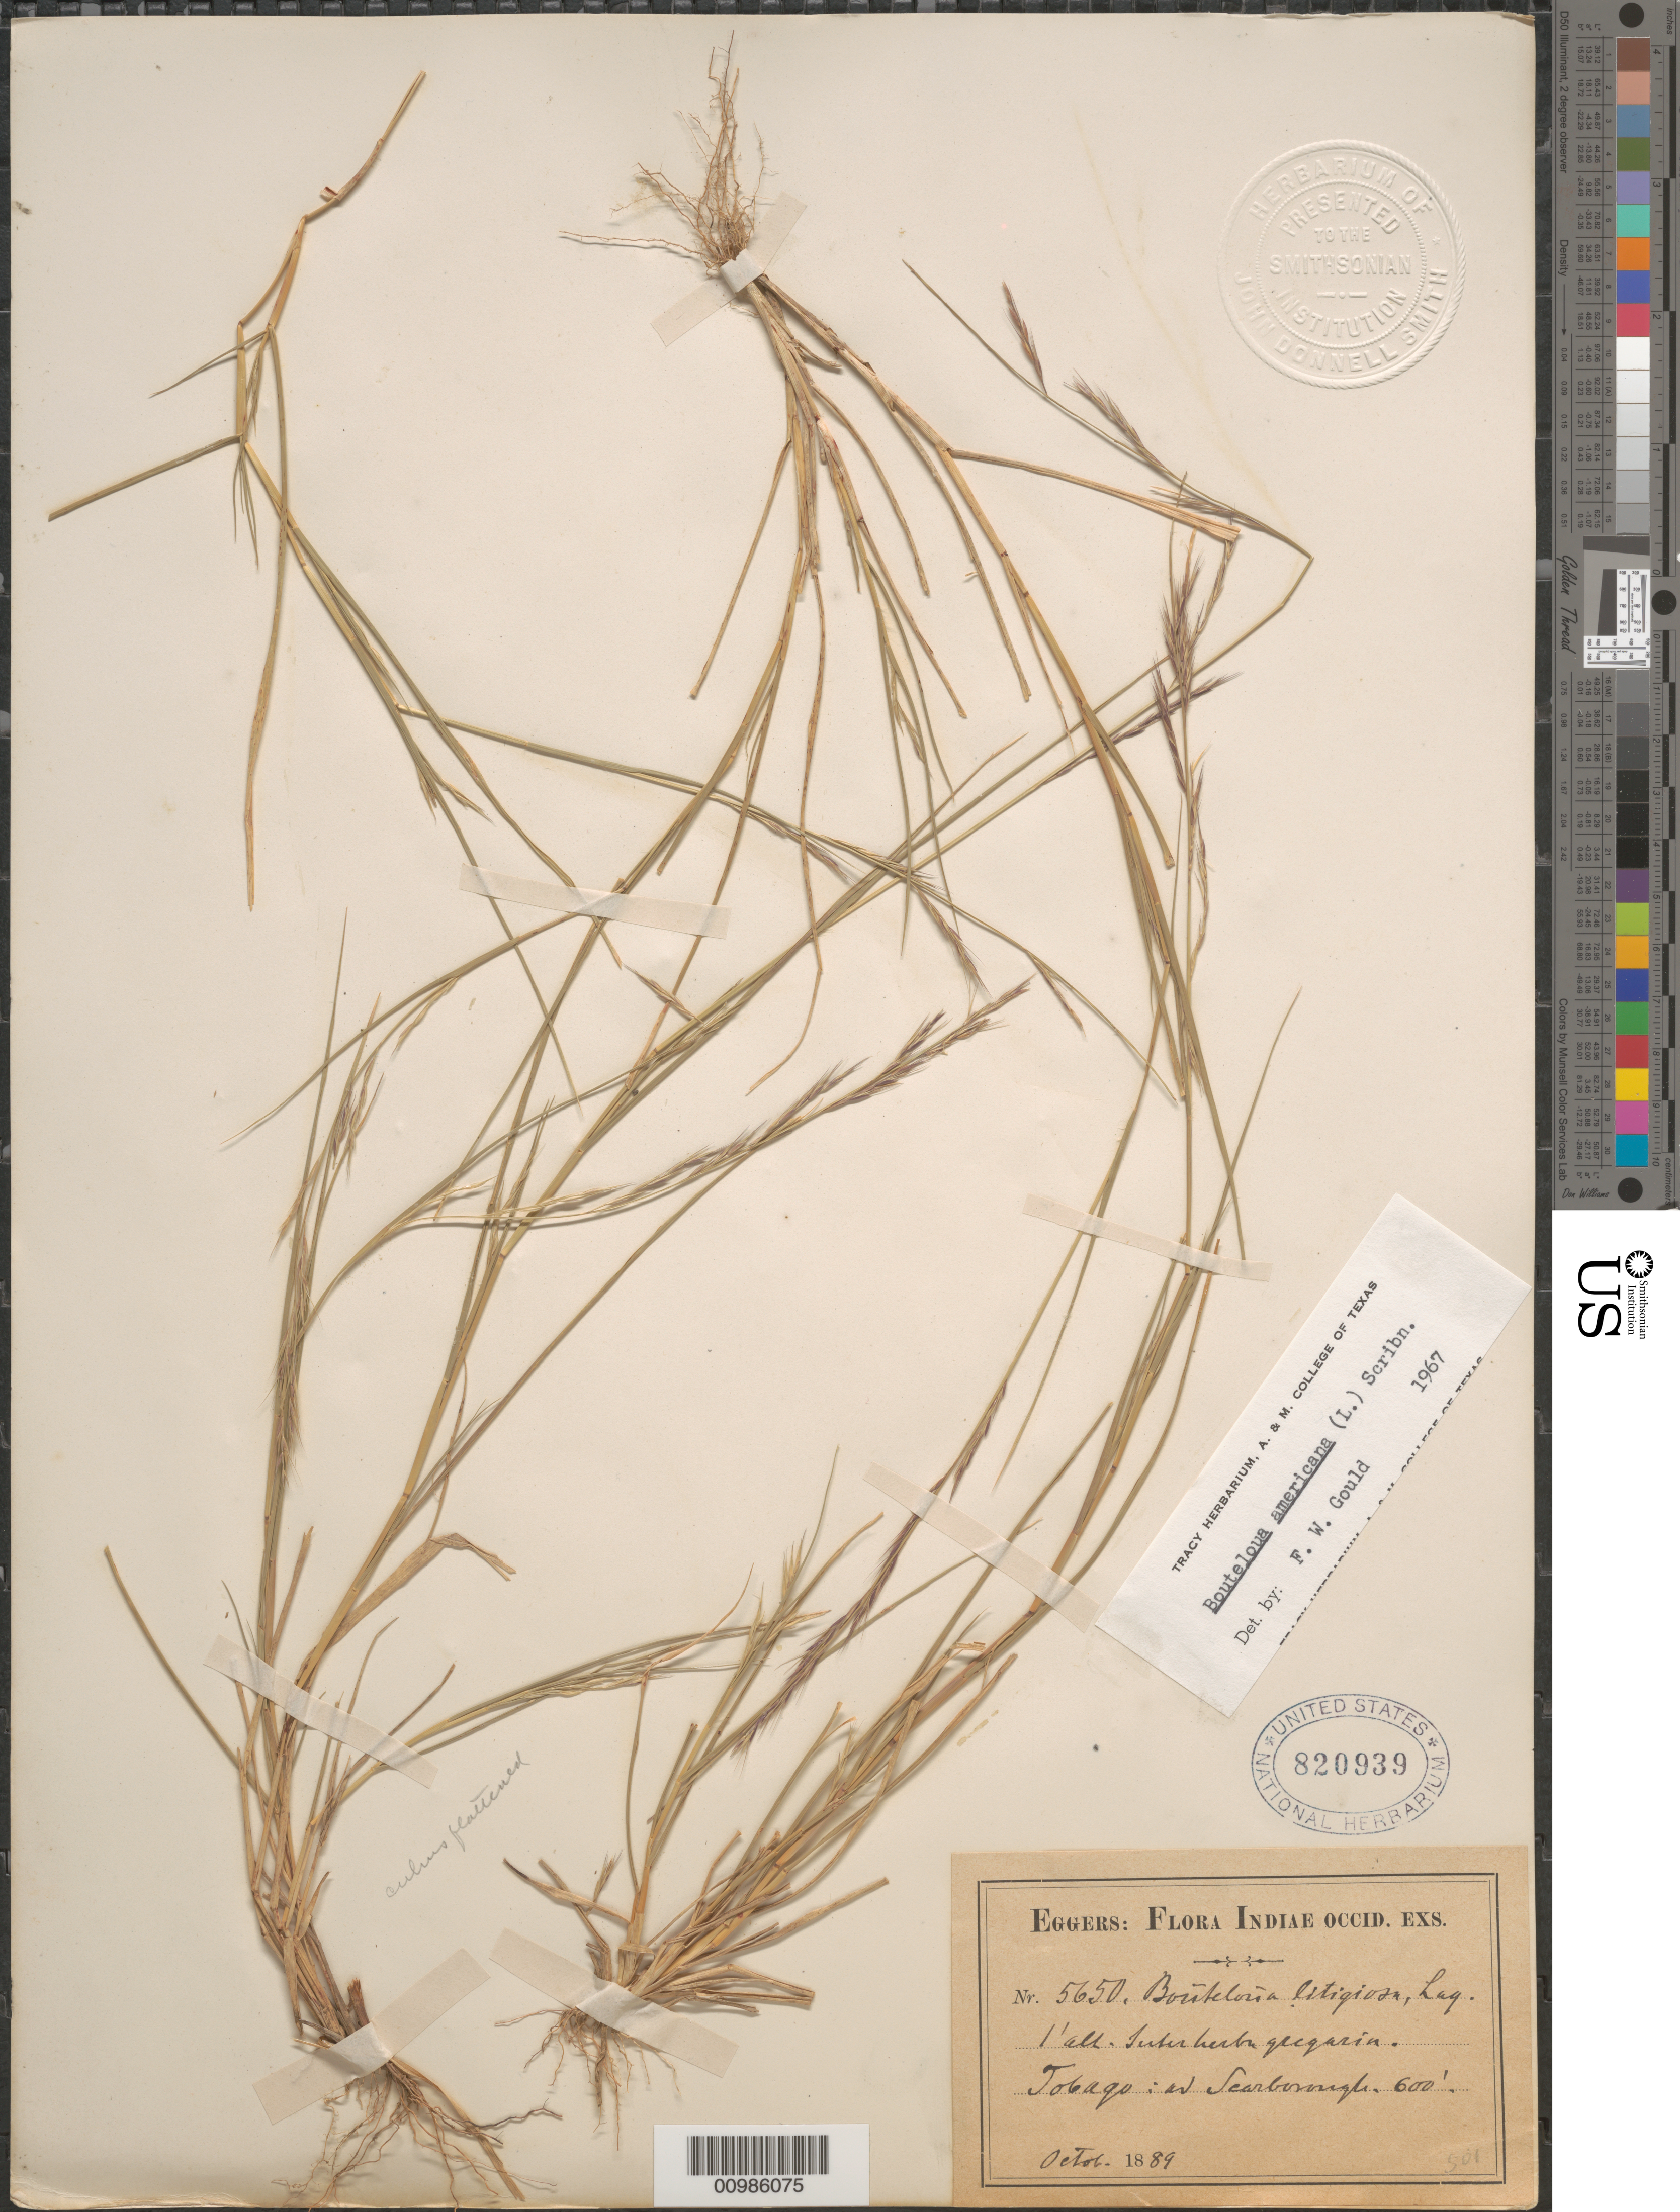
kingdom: Plantae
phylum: Tracheophyta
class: Liliopsida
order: Poales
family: Poaceae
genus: Bouteloua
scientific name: Bouteloua americana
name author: (L.) Scribn.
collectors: H. F. A. von Eggers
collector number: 5650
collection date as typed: Oct 1889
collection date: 1889-10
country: Trinidad and Tobago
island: Tobago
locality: Scarborough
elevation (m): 183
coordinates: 0 N, 0 E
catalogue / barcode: US 820939